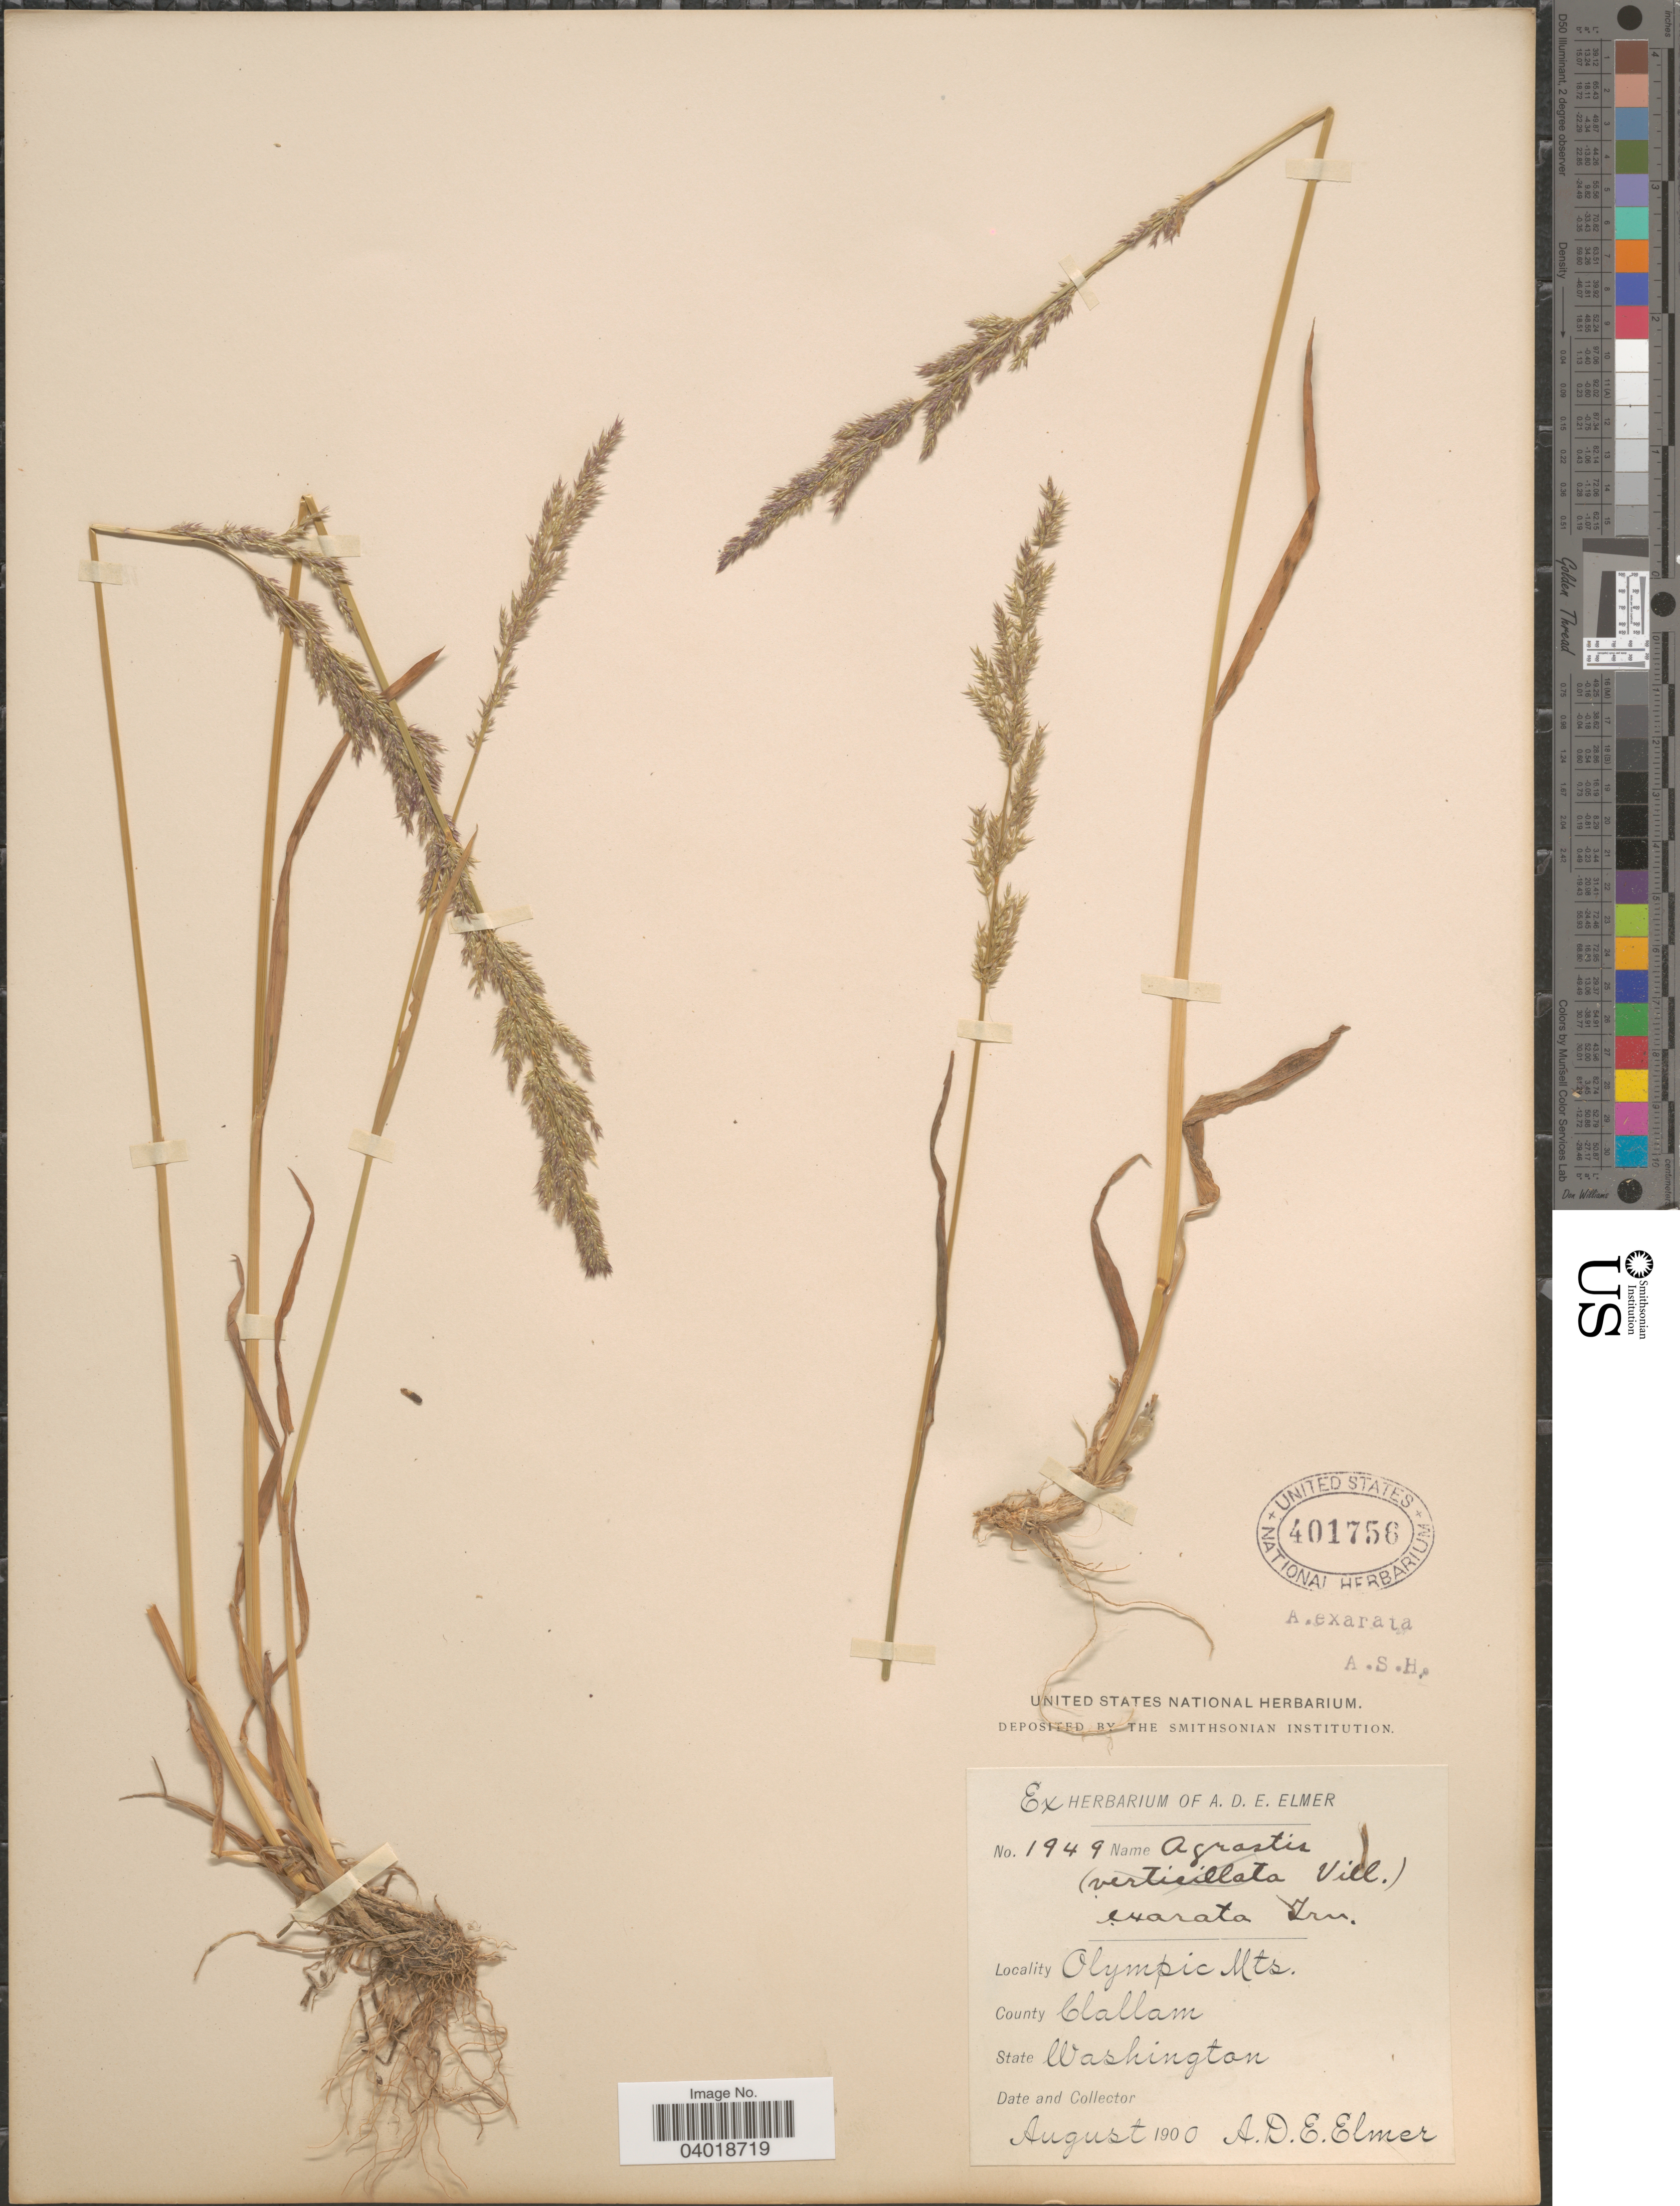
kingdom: Plantae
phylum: Tracheophyta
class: Liliopsida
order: Poales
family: Poaceae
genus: Agrostis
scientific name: Agrostis exarata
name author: Trin.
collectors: A. D. E. Elmer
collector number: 1949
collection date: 1900-08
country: United States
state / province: Washington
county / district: Clallam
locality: Olympic Mts. County Clallam.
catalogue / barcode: US 401756